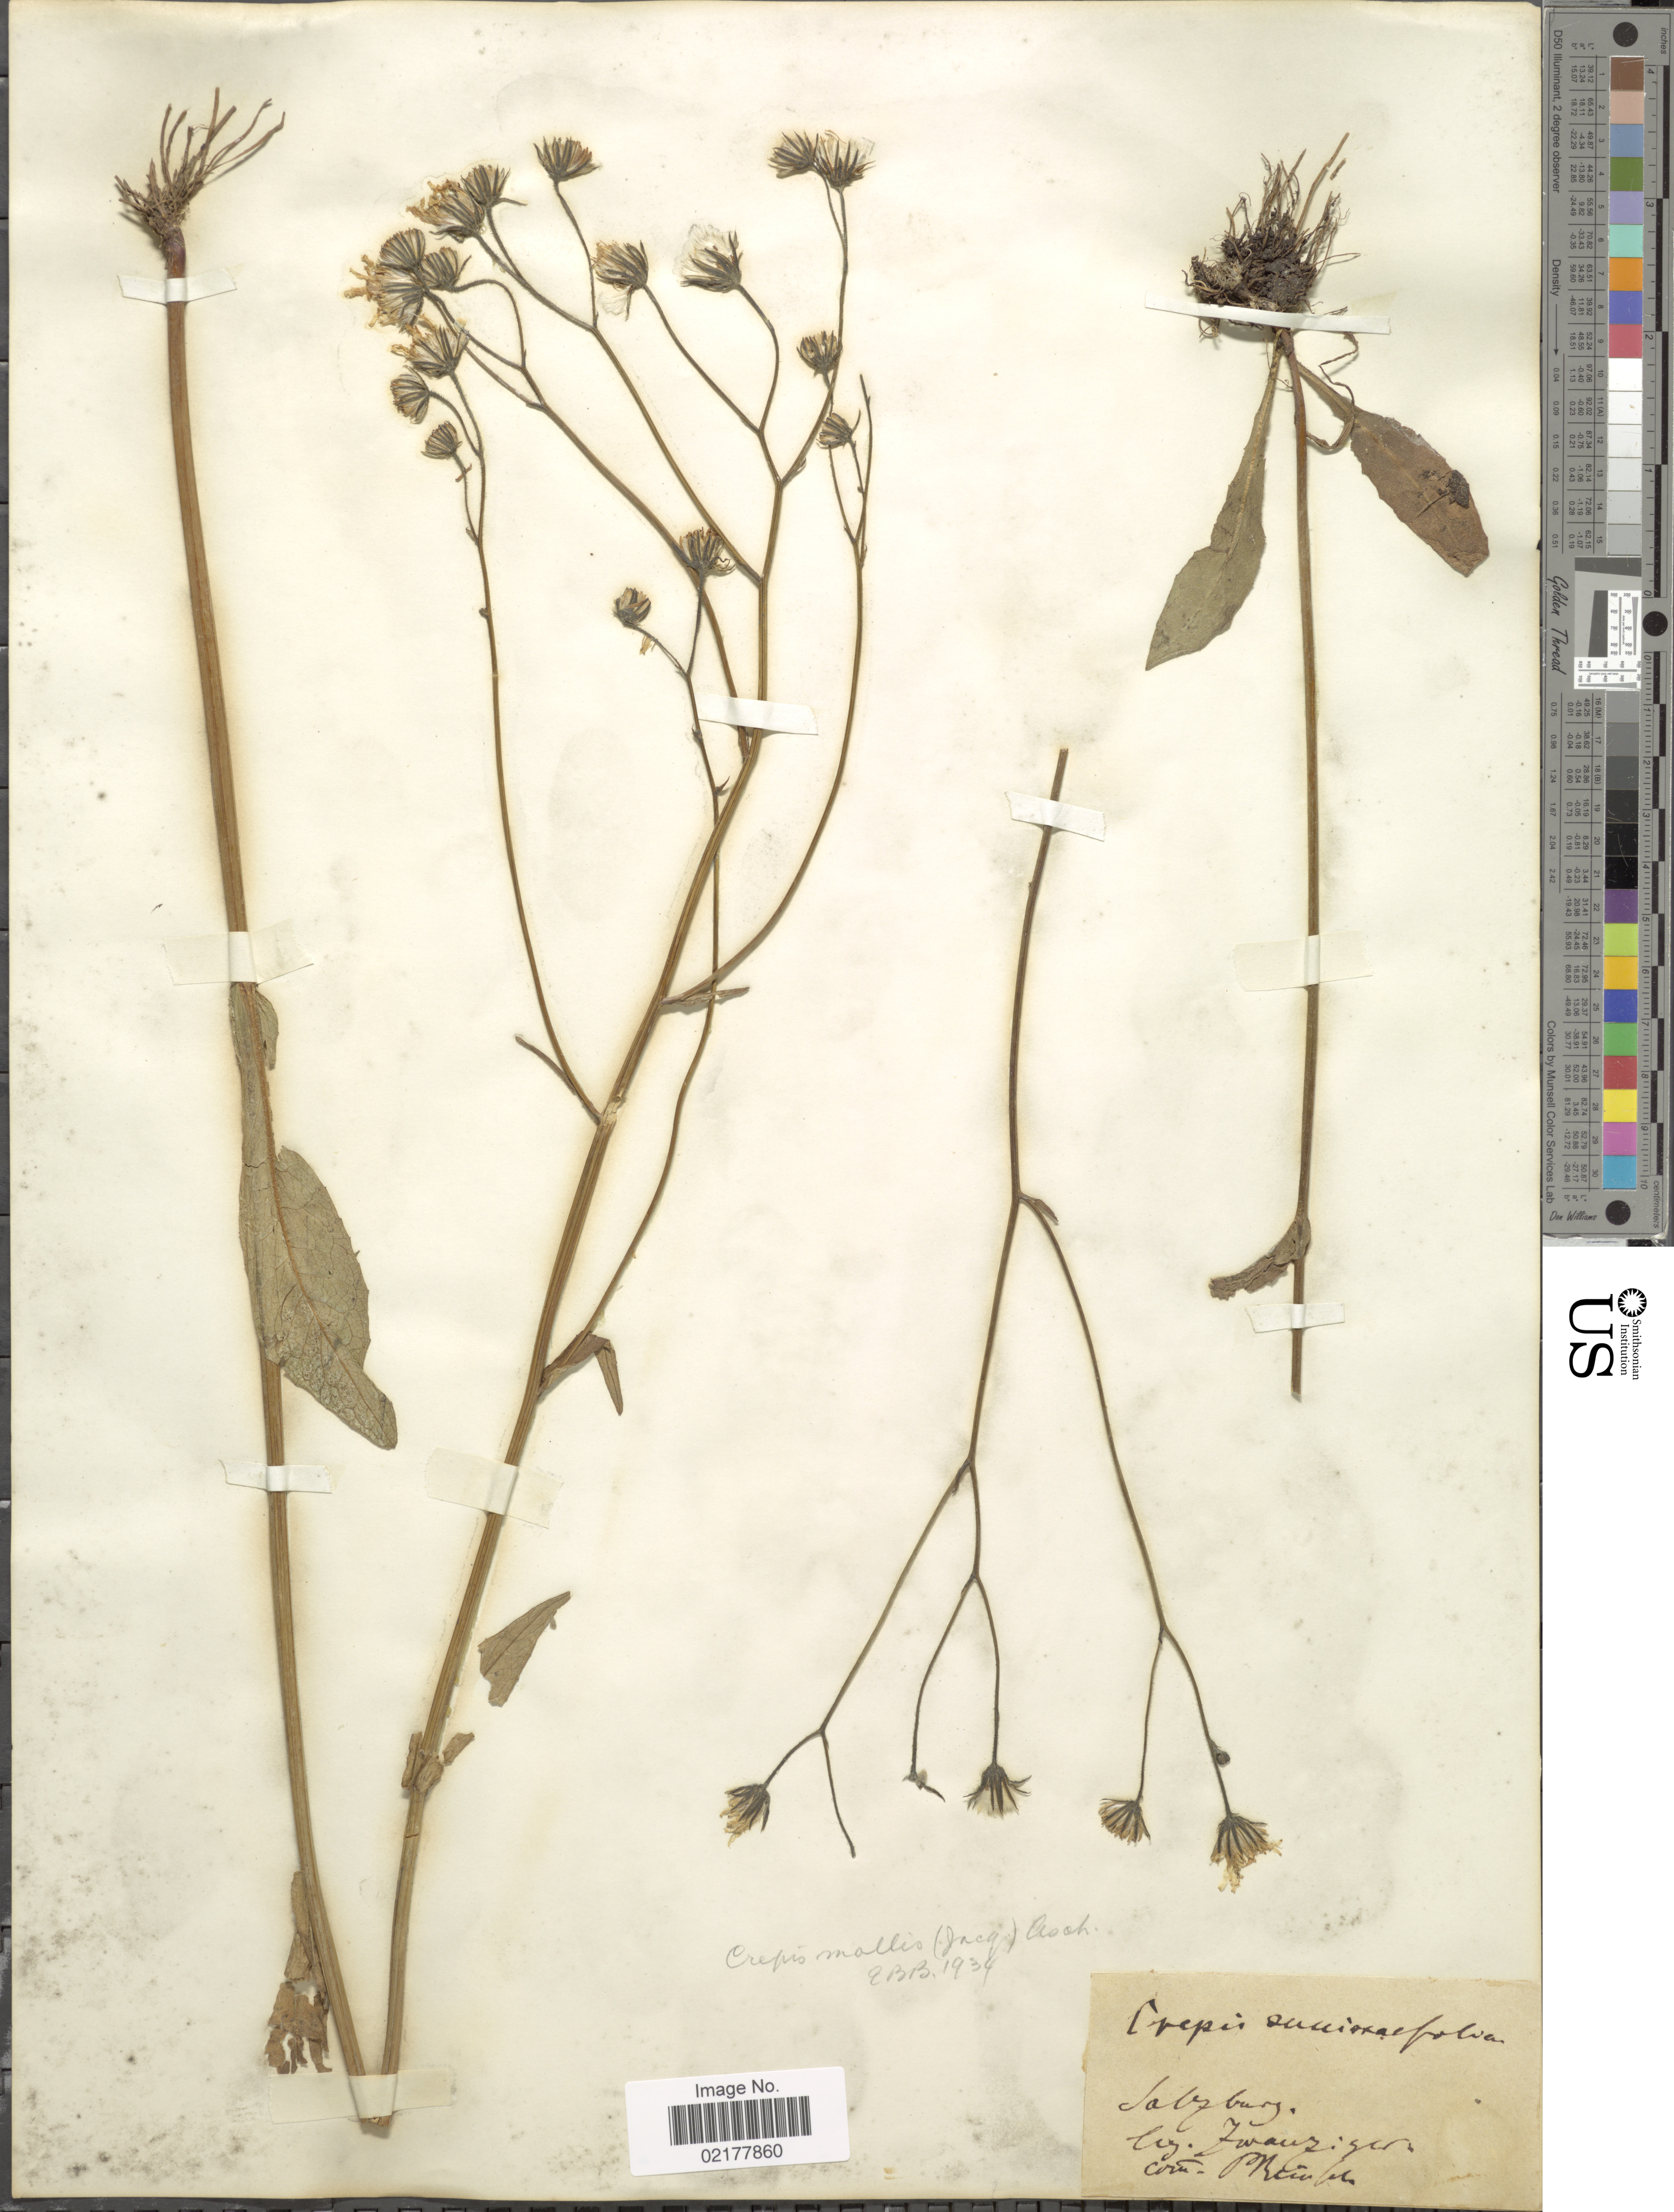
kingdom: Plantae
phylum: Tracheophyta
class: Magnoliopsida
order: Asterales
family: Asteraceae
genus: Crepis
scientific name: Crepis mollis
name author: (Jacq.) Asch.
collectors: Zwanziger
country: Austria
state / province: Salzburg